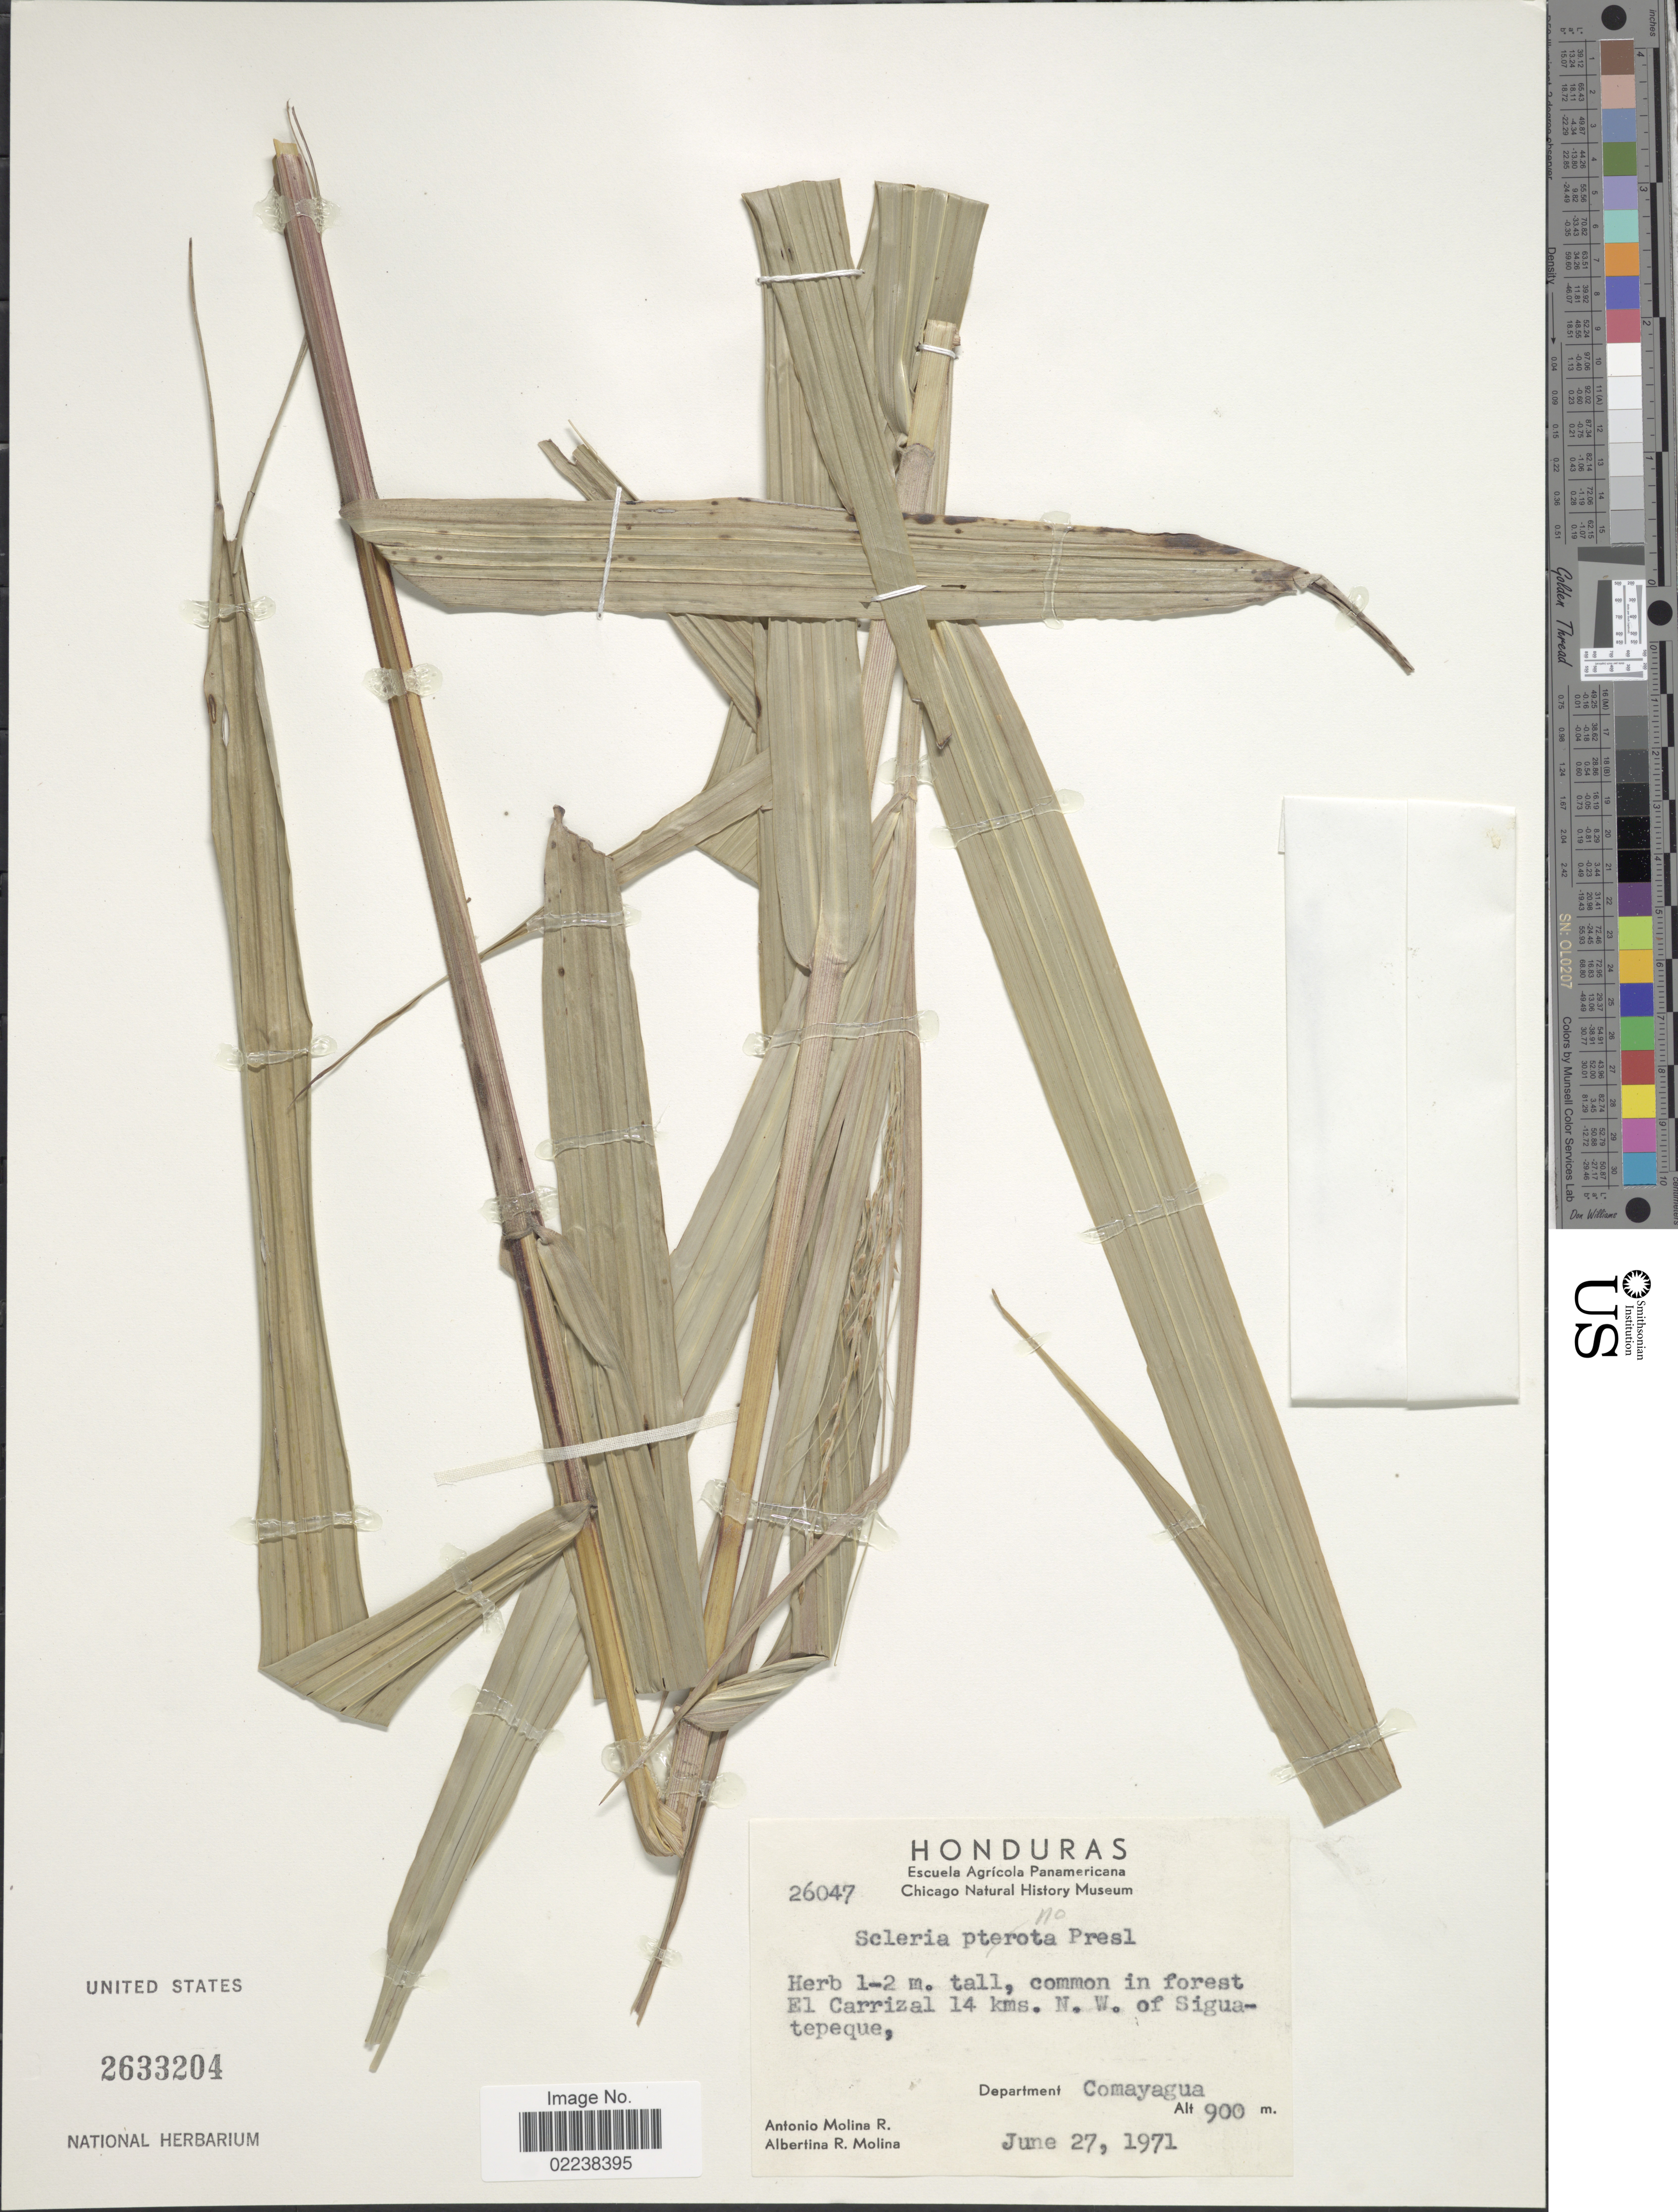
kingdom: Plantae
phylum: Tracheophyta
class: Liliopsida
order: Poales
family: Cyperaceae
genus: Scleria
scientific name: Scleria sp.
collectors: A. Molina R. & A. R. Molina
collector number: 26047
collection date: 1971-06-27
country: Honduras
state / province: Comayagua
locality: Honduras, common in forest El Carrizal 14 kms. N.W. of Siguatepeque.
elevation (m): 900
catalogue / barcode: US 2633204